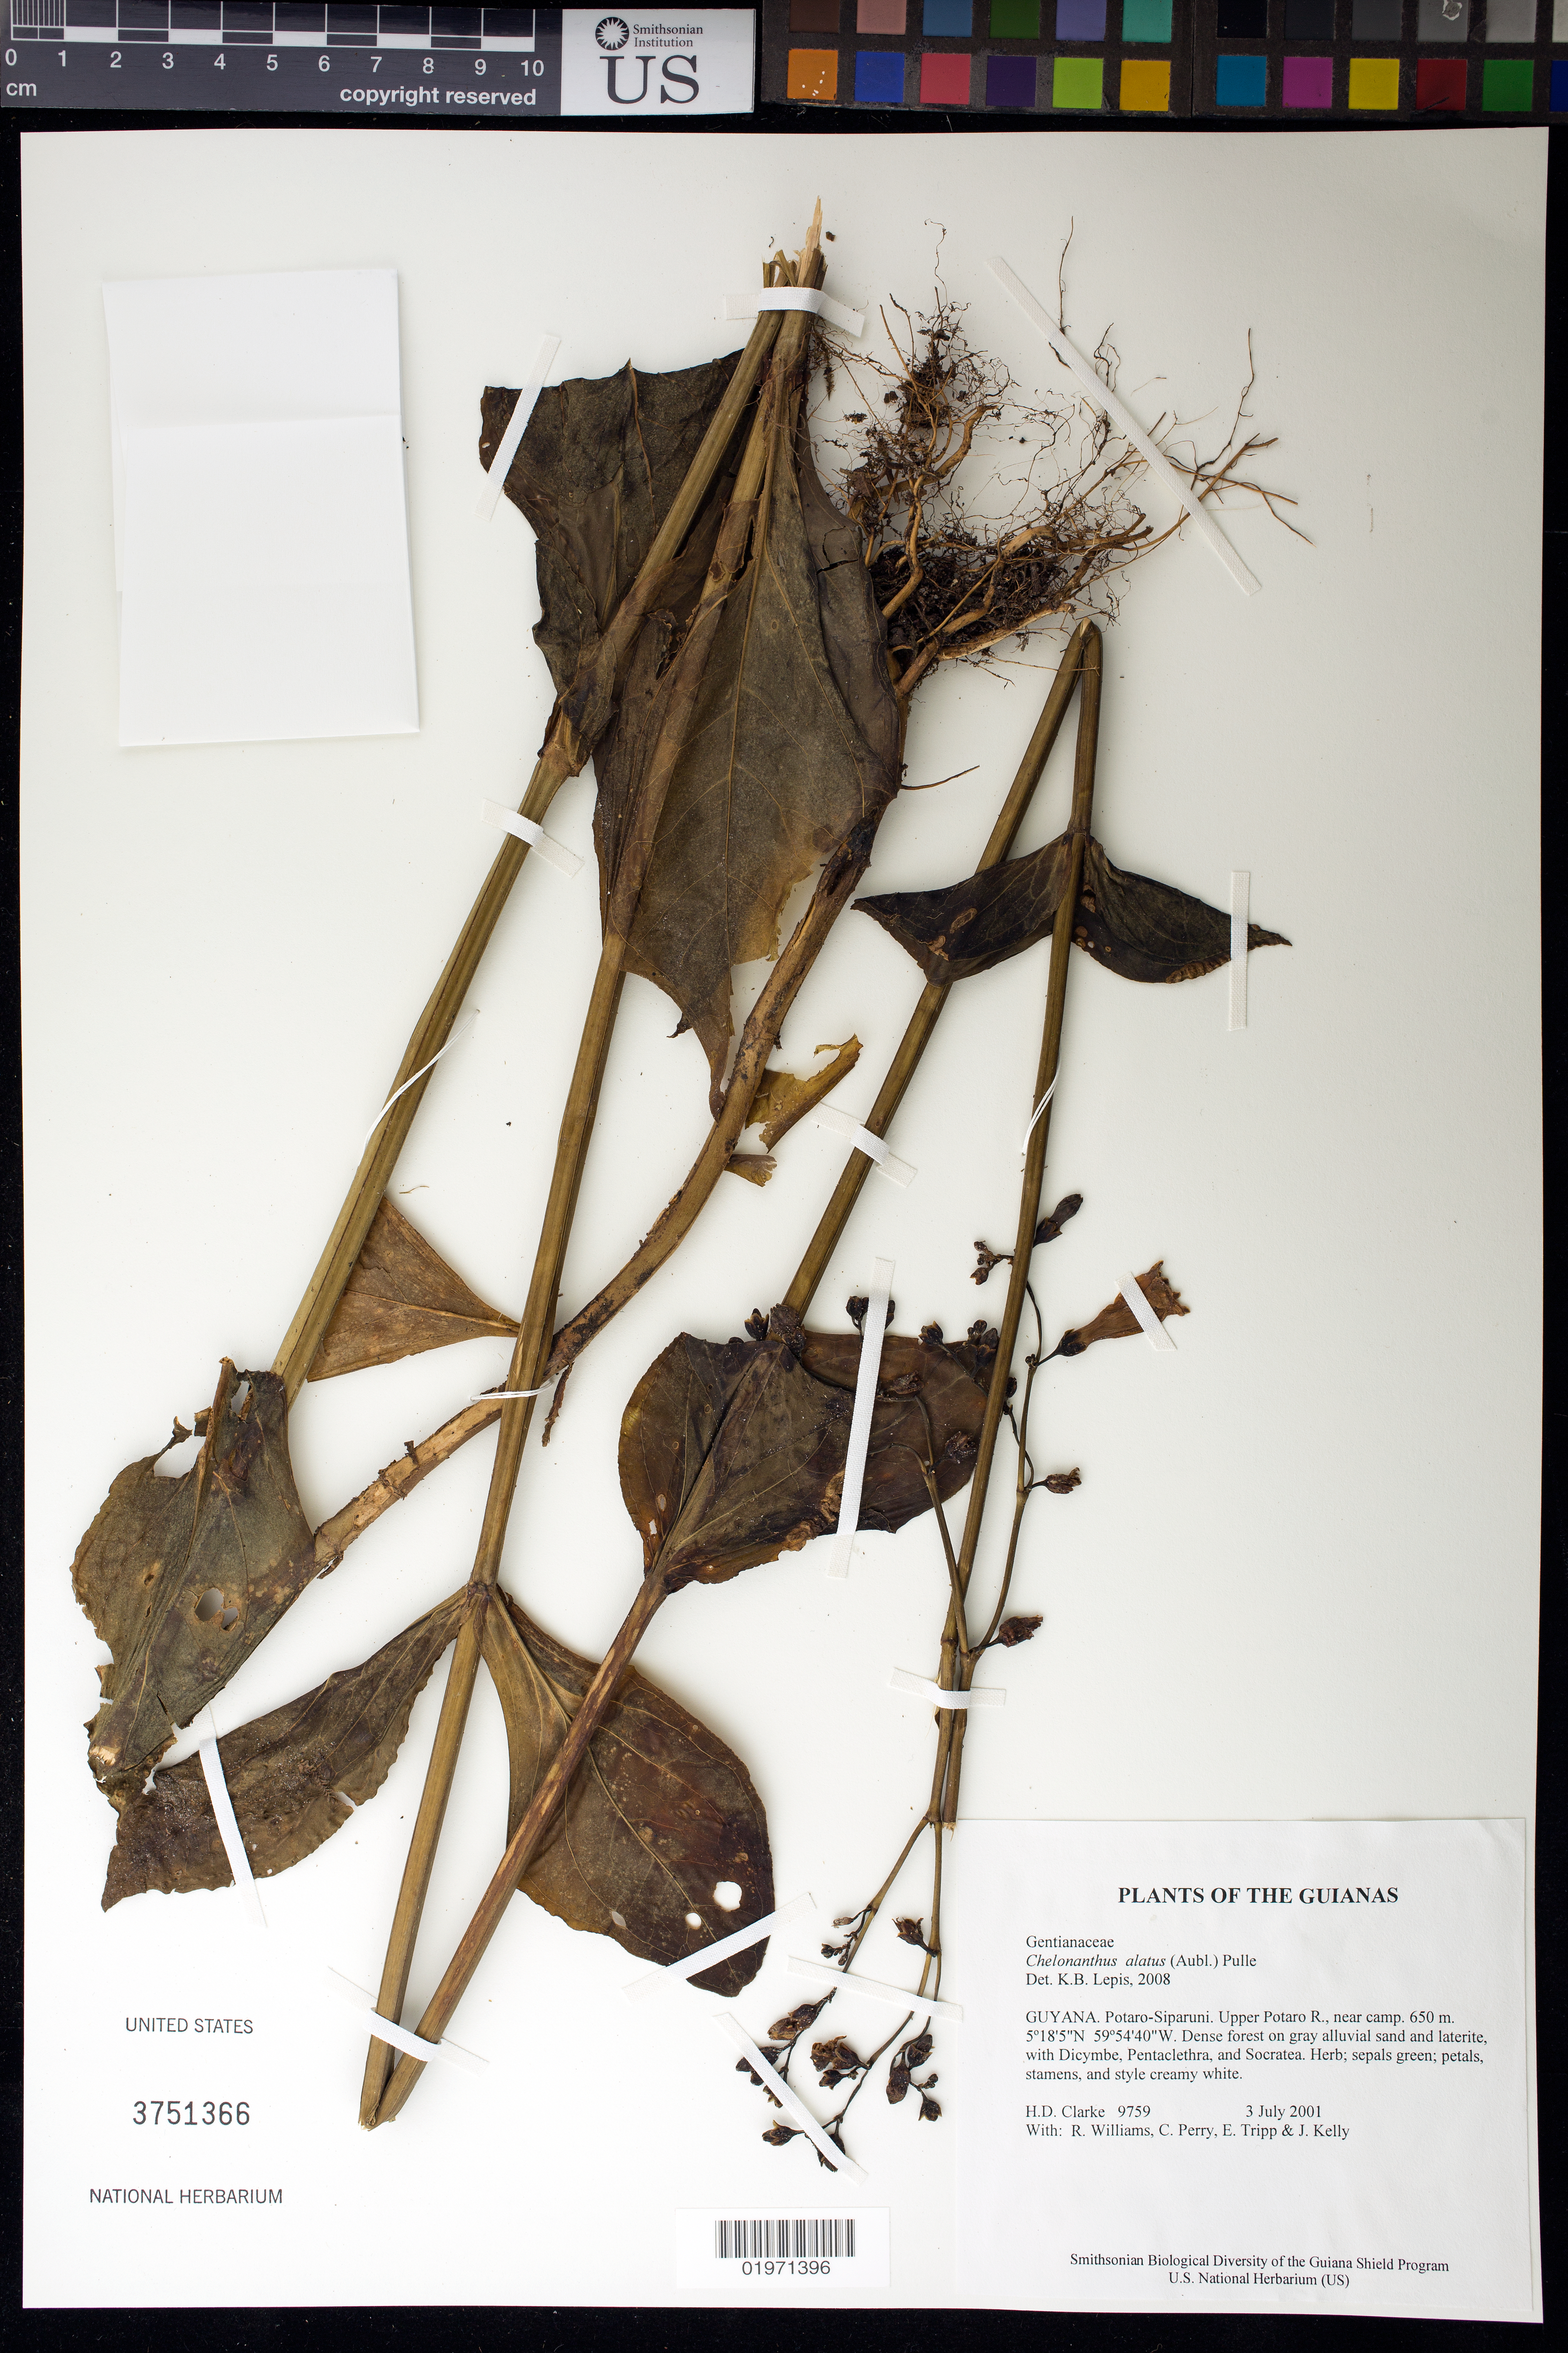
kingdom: Plantae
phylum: Tracheophyta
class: Magnoliopsida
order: Gentianales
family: Gentianaceae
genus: Chelonanthus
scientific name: Chelonanthus alatus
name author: (Aubl.) Pulle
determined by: Lepis, Kate B.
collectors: H. D. Clarke, R. Williams, C. Perry, E. Tripp & J. Kelly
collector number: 9759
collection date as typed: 3 July 2001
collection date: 2001-07-03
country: Guyana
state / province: Potaro-Siparuni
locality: Upper Potaro R., near camp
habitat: Dense forest on gray alluvial sand and laterite, with Dicymbe, Pentaclethra, and Socratea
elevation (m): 650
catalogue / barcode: US 3751366